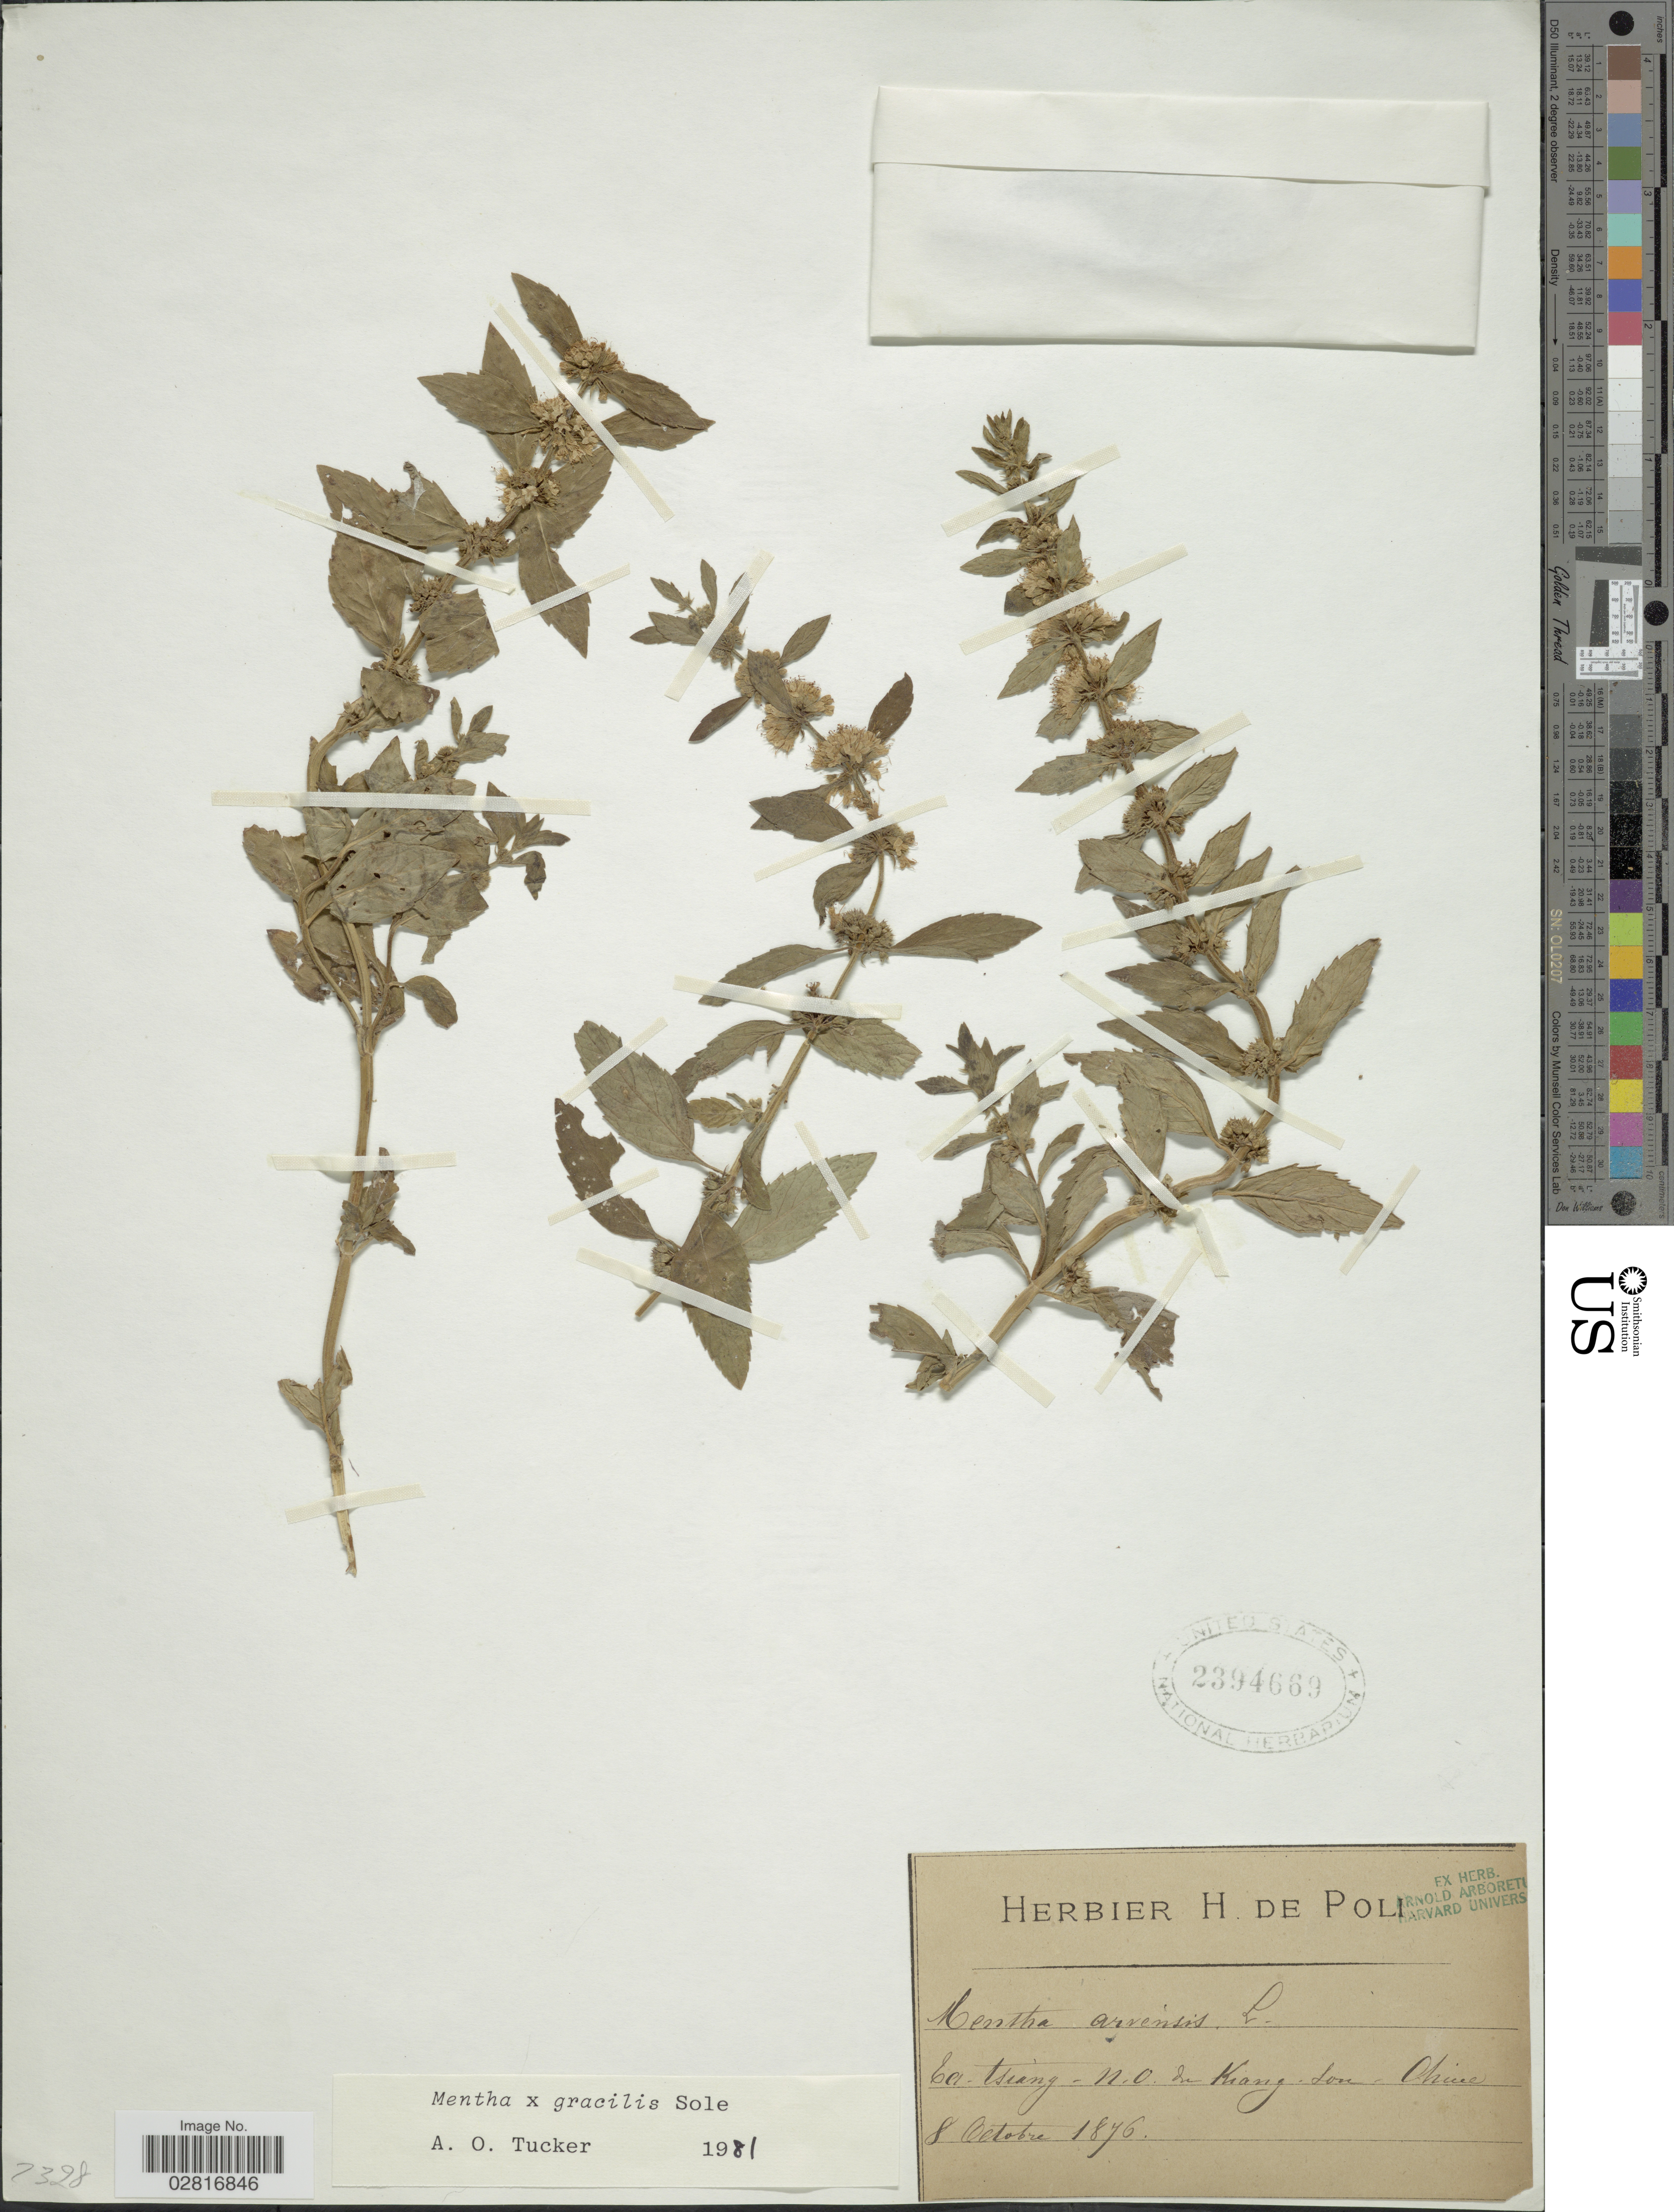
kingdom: Plantae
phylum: Tracheophyta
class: Magnoliopsida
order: Lamiales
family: Lamiaceae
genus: Mentha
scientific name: Mentha x gentilis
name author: L.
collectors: ex herb. H. De Poli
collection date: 1876-10-08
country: China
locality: Ea-tsiang, N.O. de Kiang Sou, Chine [interpreted]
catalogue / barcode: US 2394669